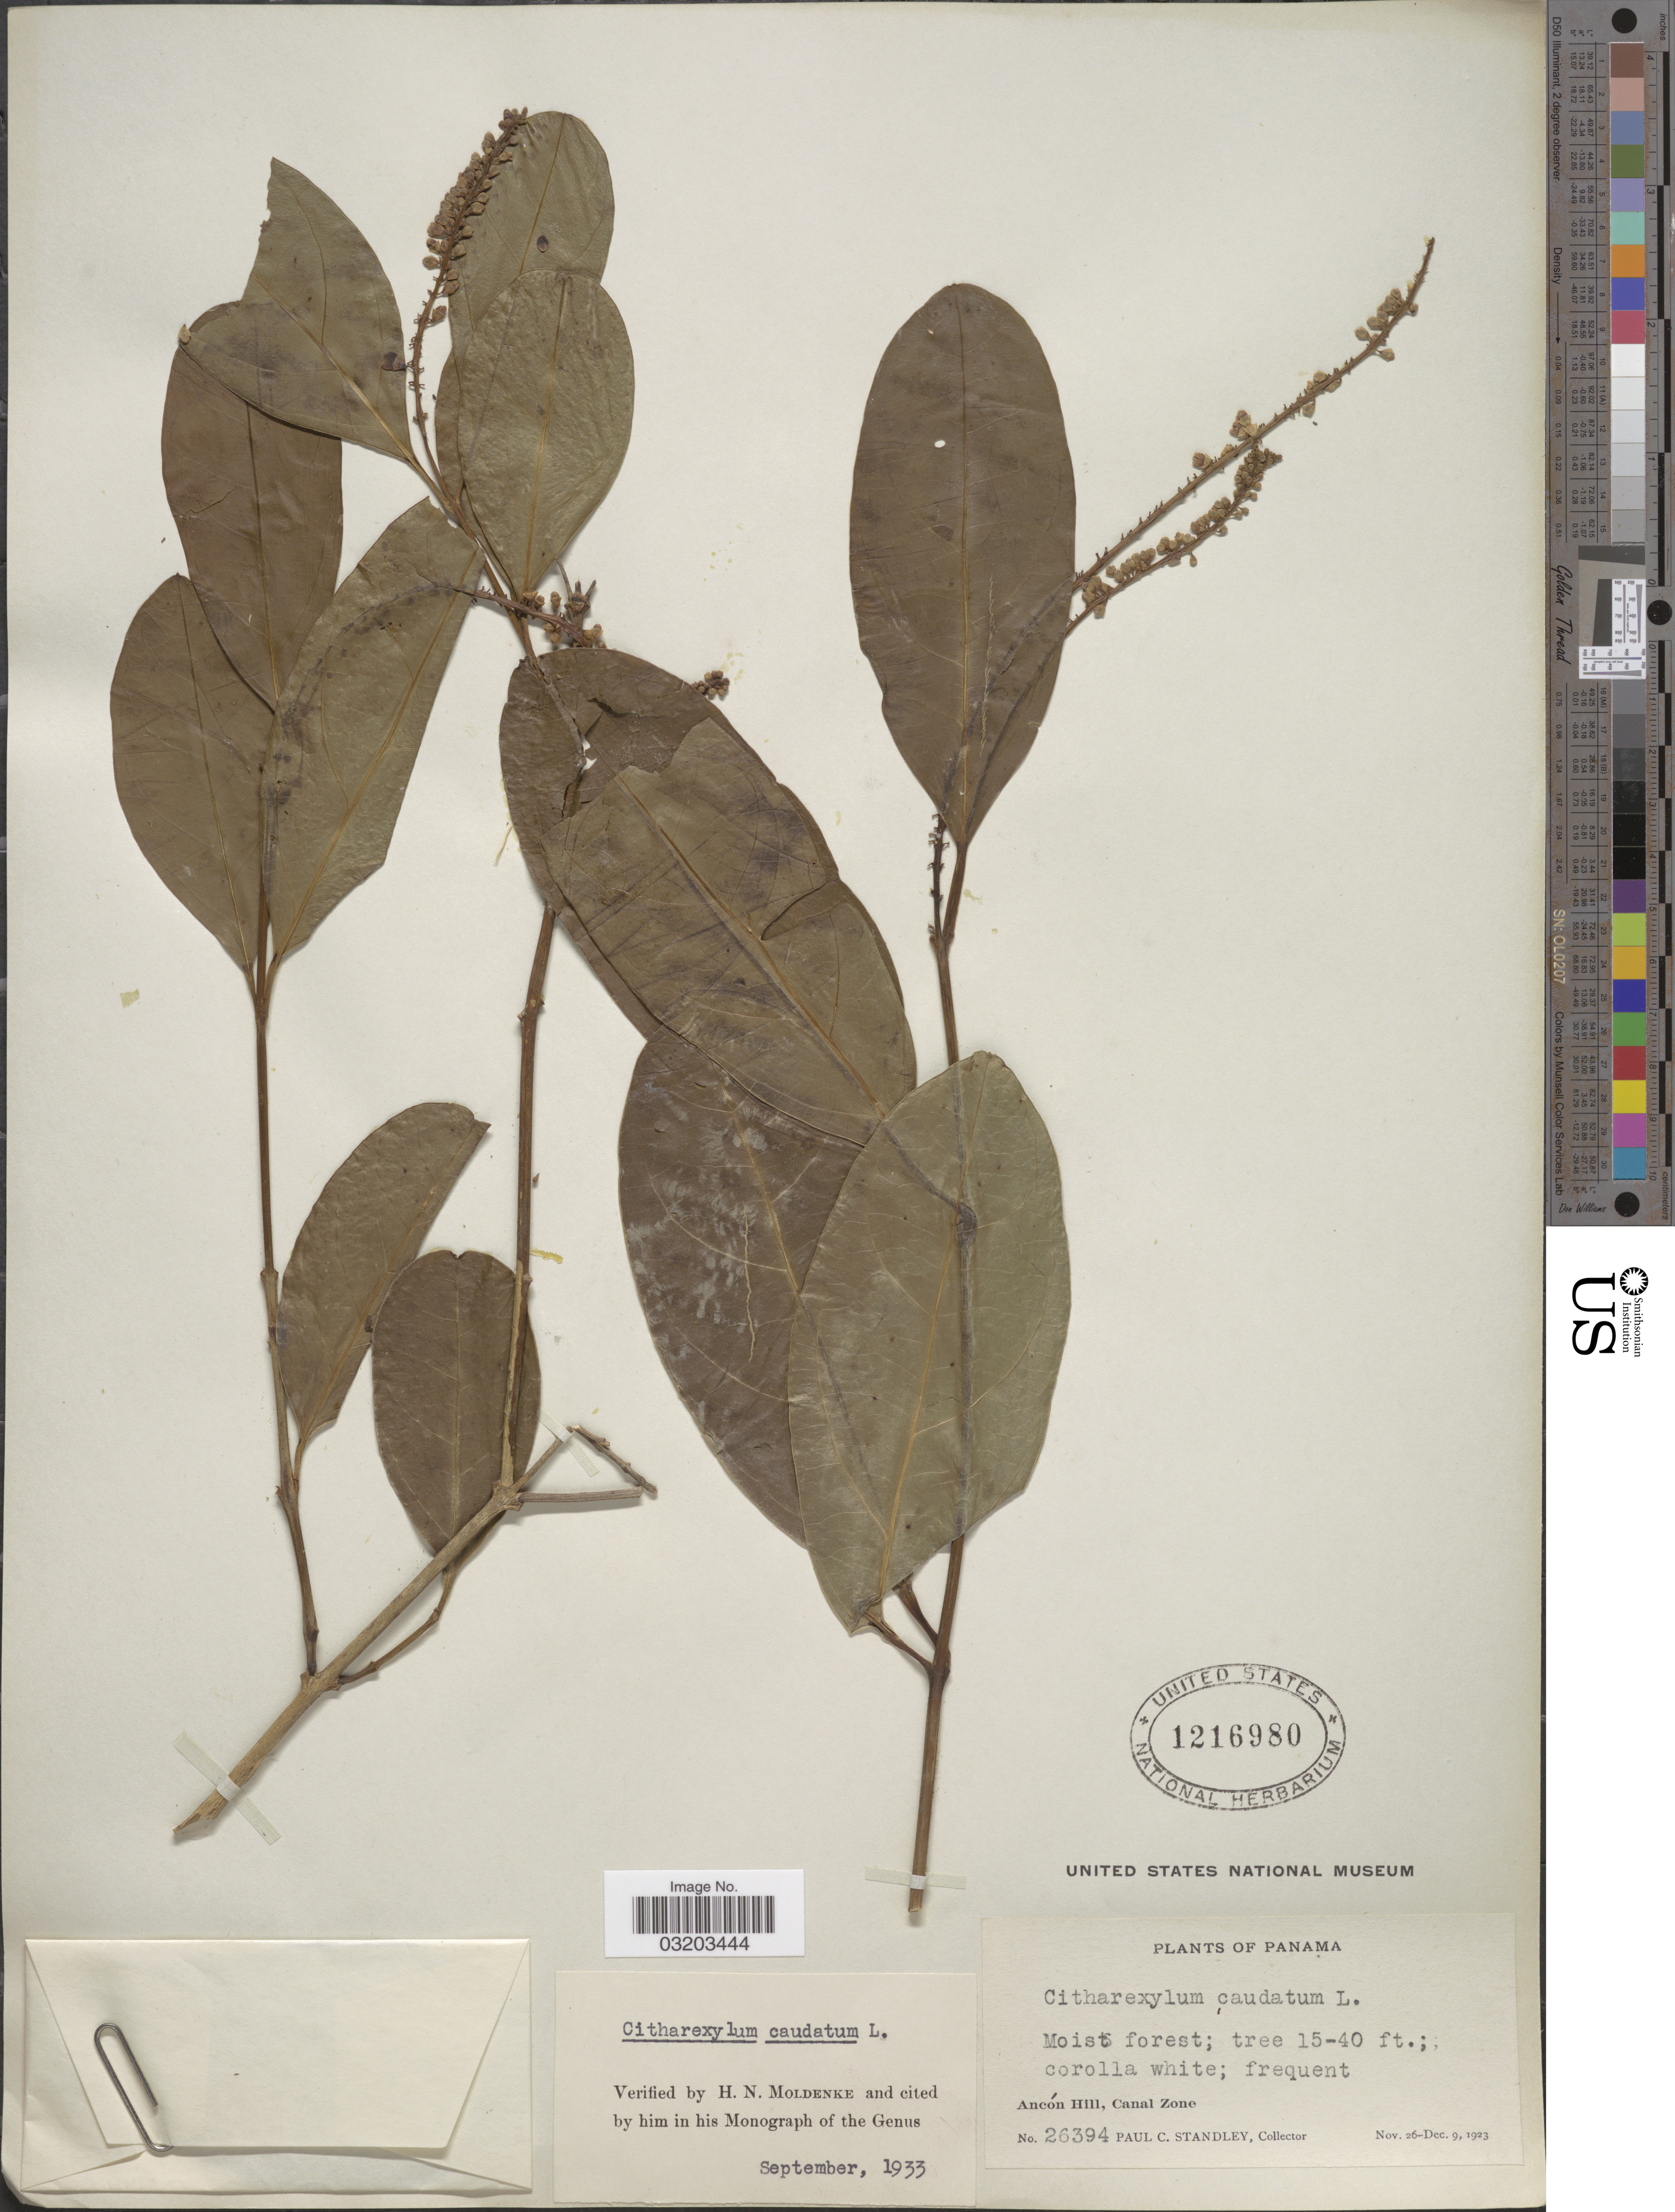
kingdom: Plantae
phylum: Tracheophyta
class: Magnoliopsida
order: Lamiales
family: Verbenaceae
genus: Citharexylum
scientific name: Citharexylum caudatum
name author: L.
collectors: P. C. Standley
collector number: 26394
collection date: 1923-11-26/1923-12-09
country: Panama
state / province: Colón / Panamá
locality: Ancón Hill, Canal Zone.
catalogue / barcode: US 1216980